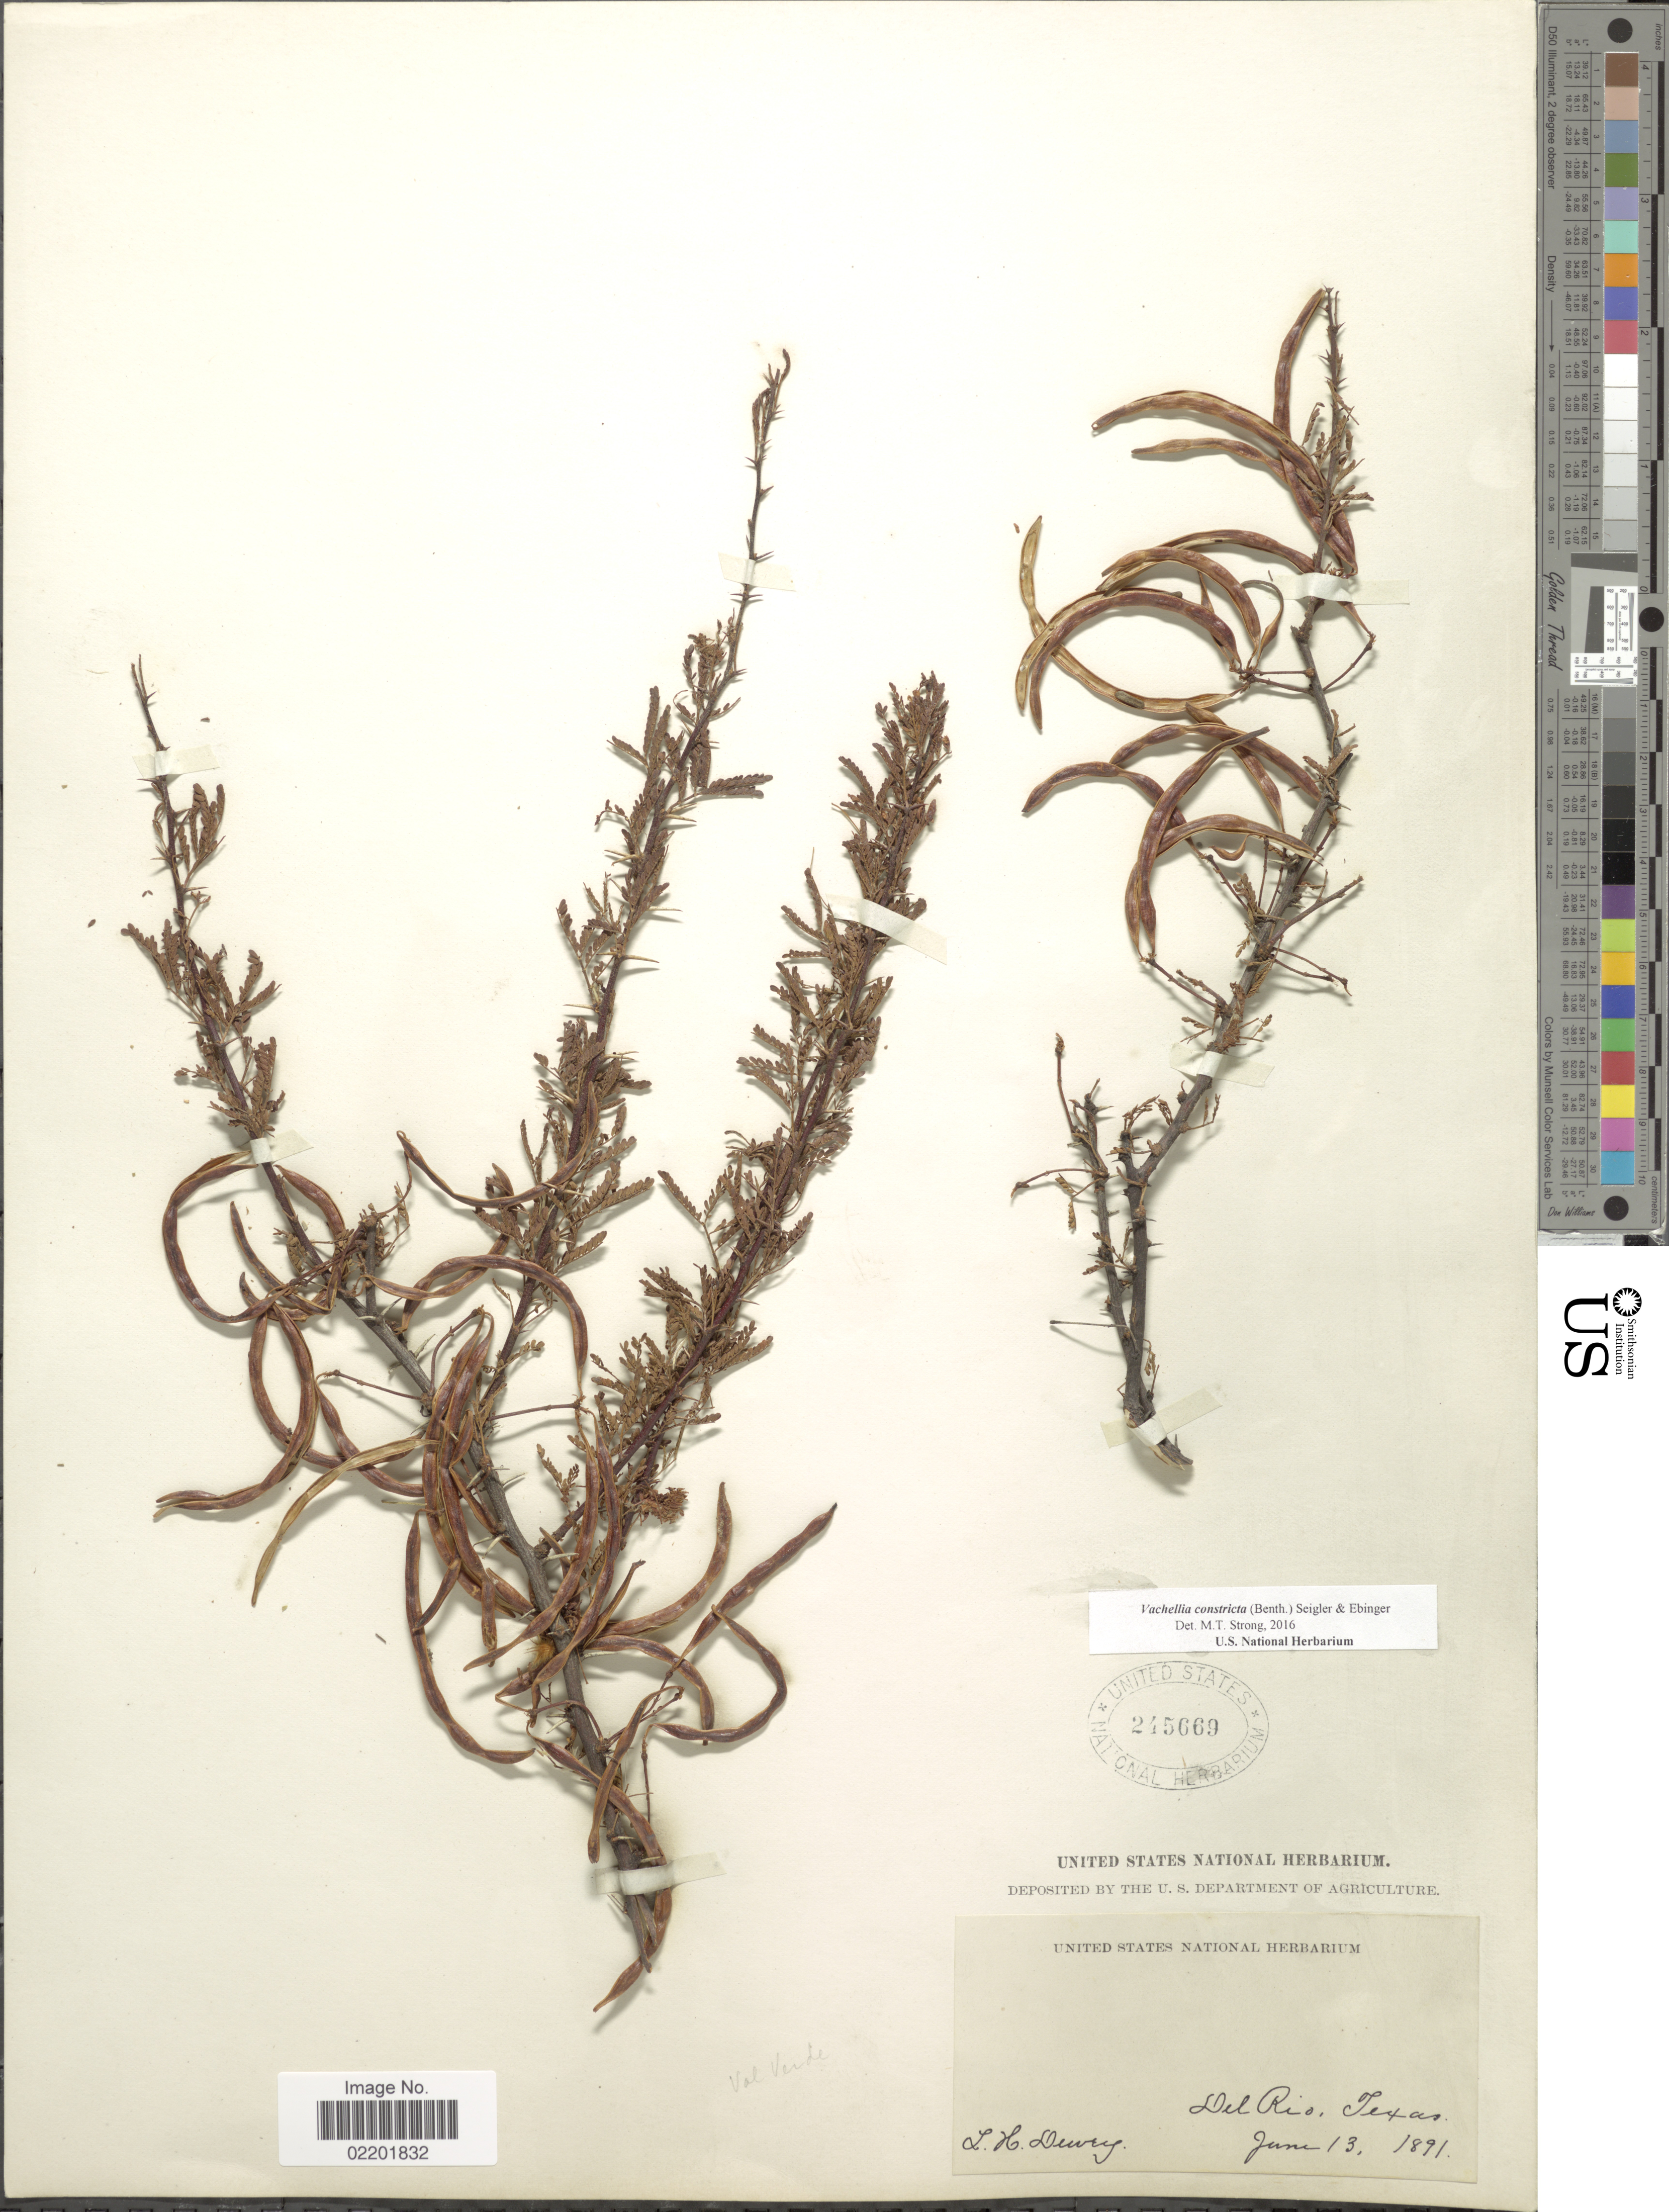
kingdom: Plantae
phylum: Tracheophyta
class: Magnoliopsida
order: Fabales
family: Fabaceae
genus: Vachellia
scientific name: Vachellia constricta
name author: (Benth.) Seigler & Ebinger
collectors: L. H. Dewey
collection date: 1891-06-13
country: United States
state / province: Texas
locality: Del Rio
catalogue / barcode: US 245669